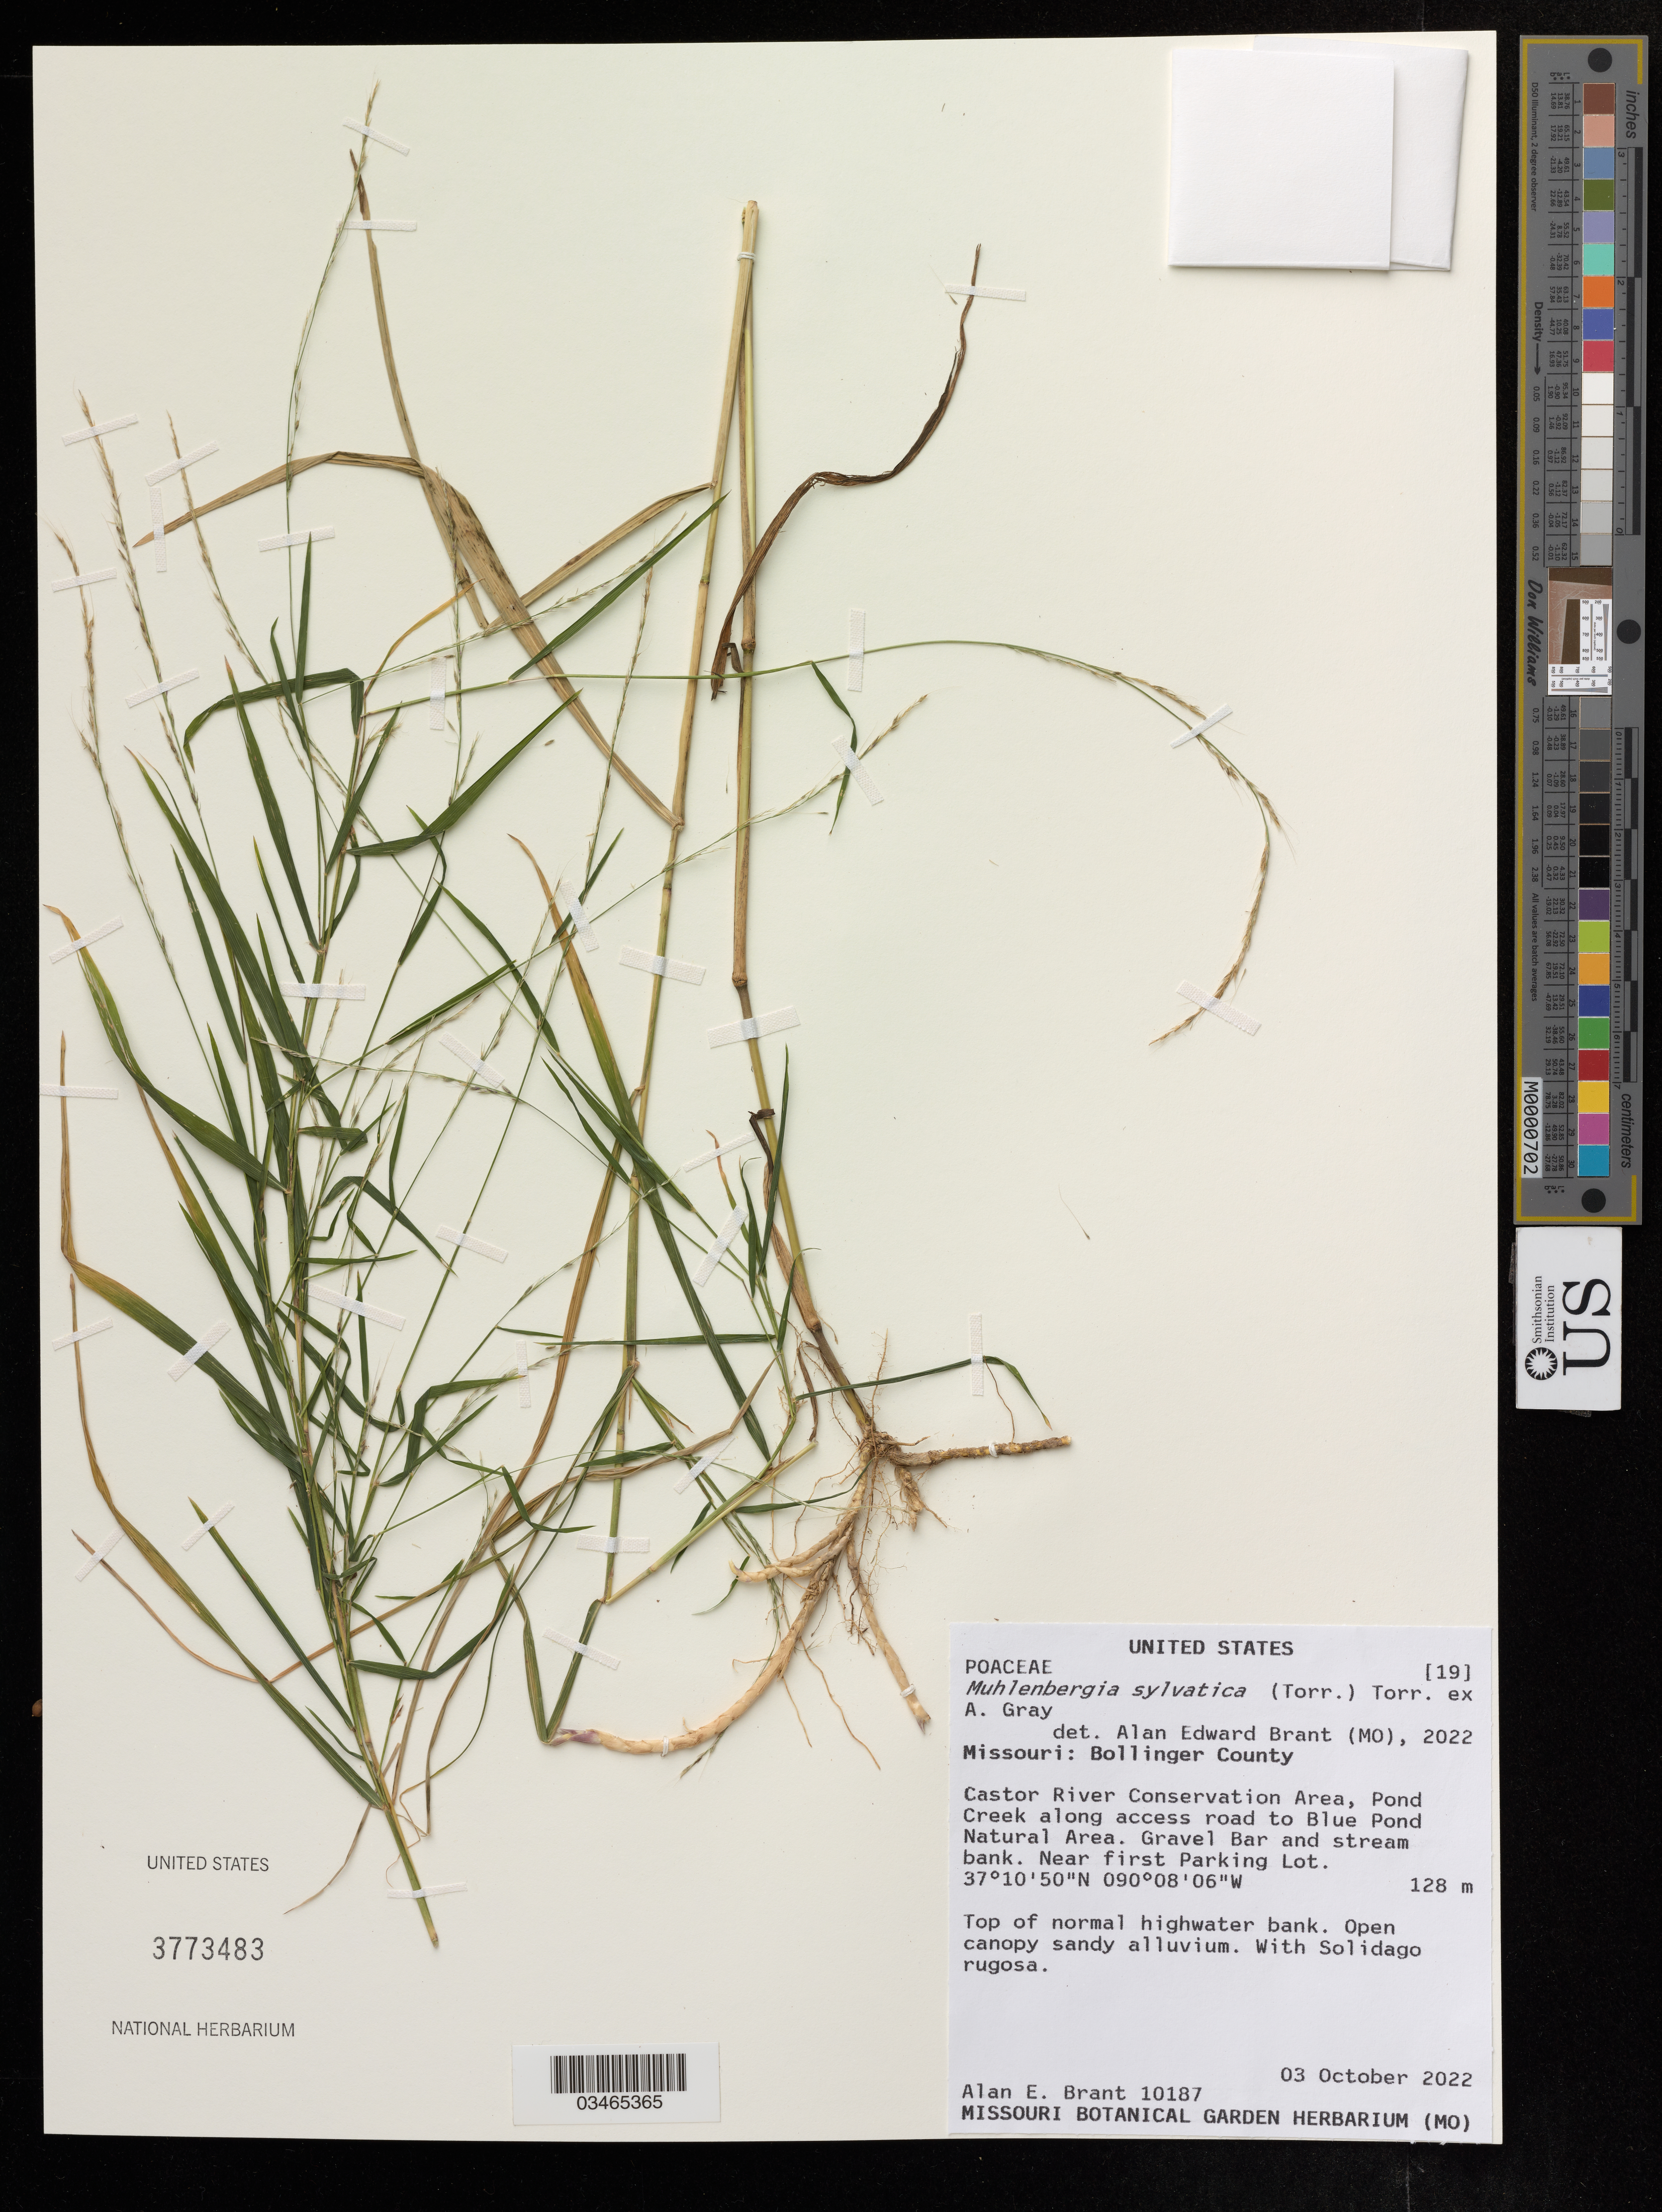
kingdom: Plantae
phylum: Tracheophyta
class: Liliopsida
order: Poales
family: Poaceae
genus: Muhlenbergia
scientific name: Muhlenbergia sylvatica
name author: (Torr.) Torr. ex A. Gray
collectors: A. Brant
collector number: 10187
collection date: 2022-10-03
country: United States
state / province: Missouri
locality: Bollinger County, Castor River Conservation Area, Pond Creek along acces road to Blue Pond Natural Area. Gravel Bar and stram bank. Near first Parking Lot.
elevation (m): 128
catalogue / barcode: US 3773483